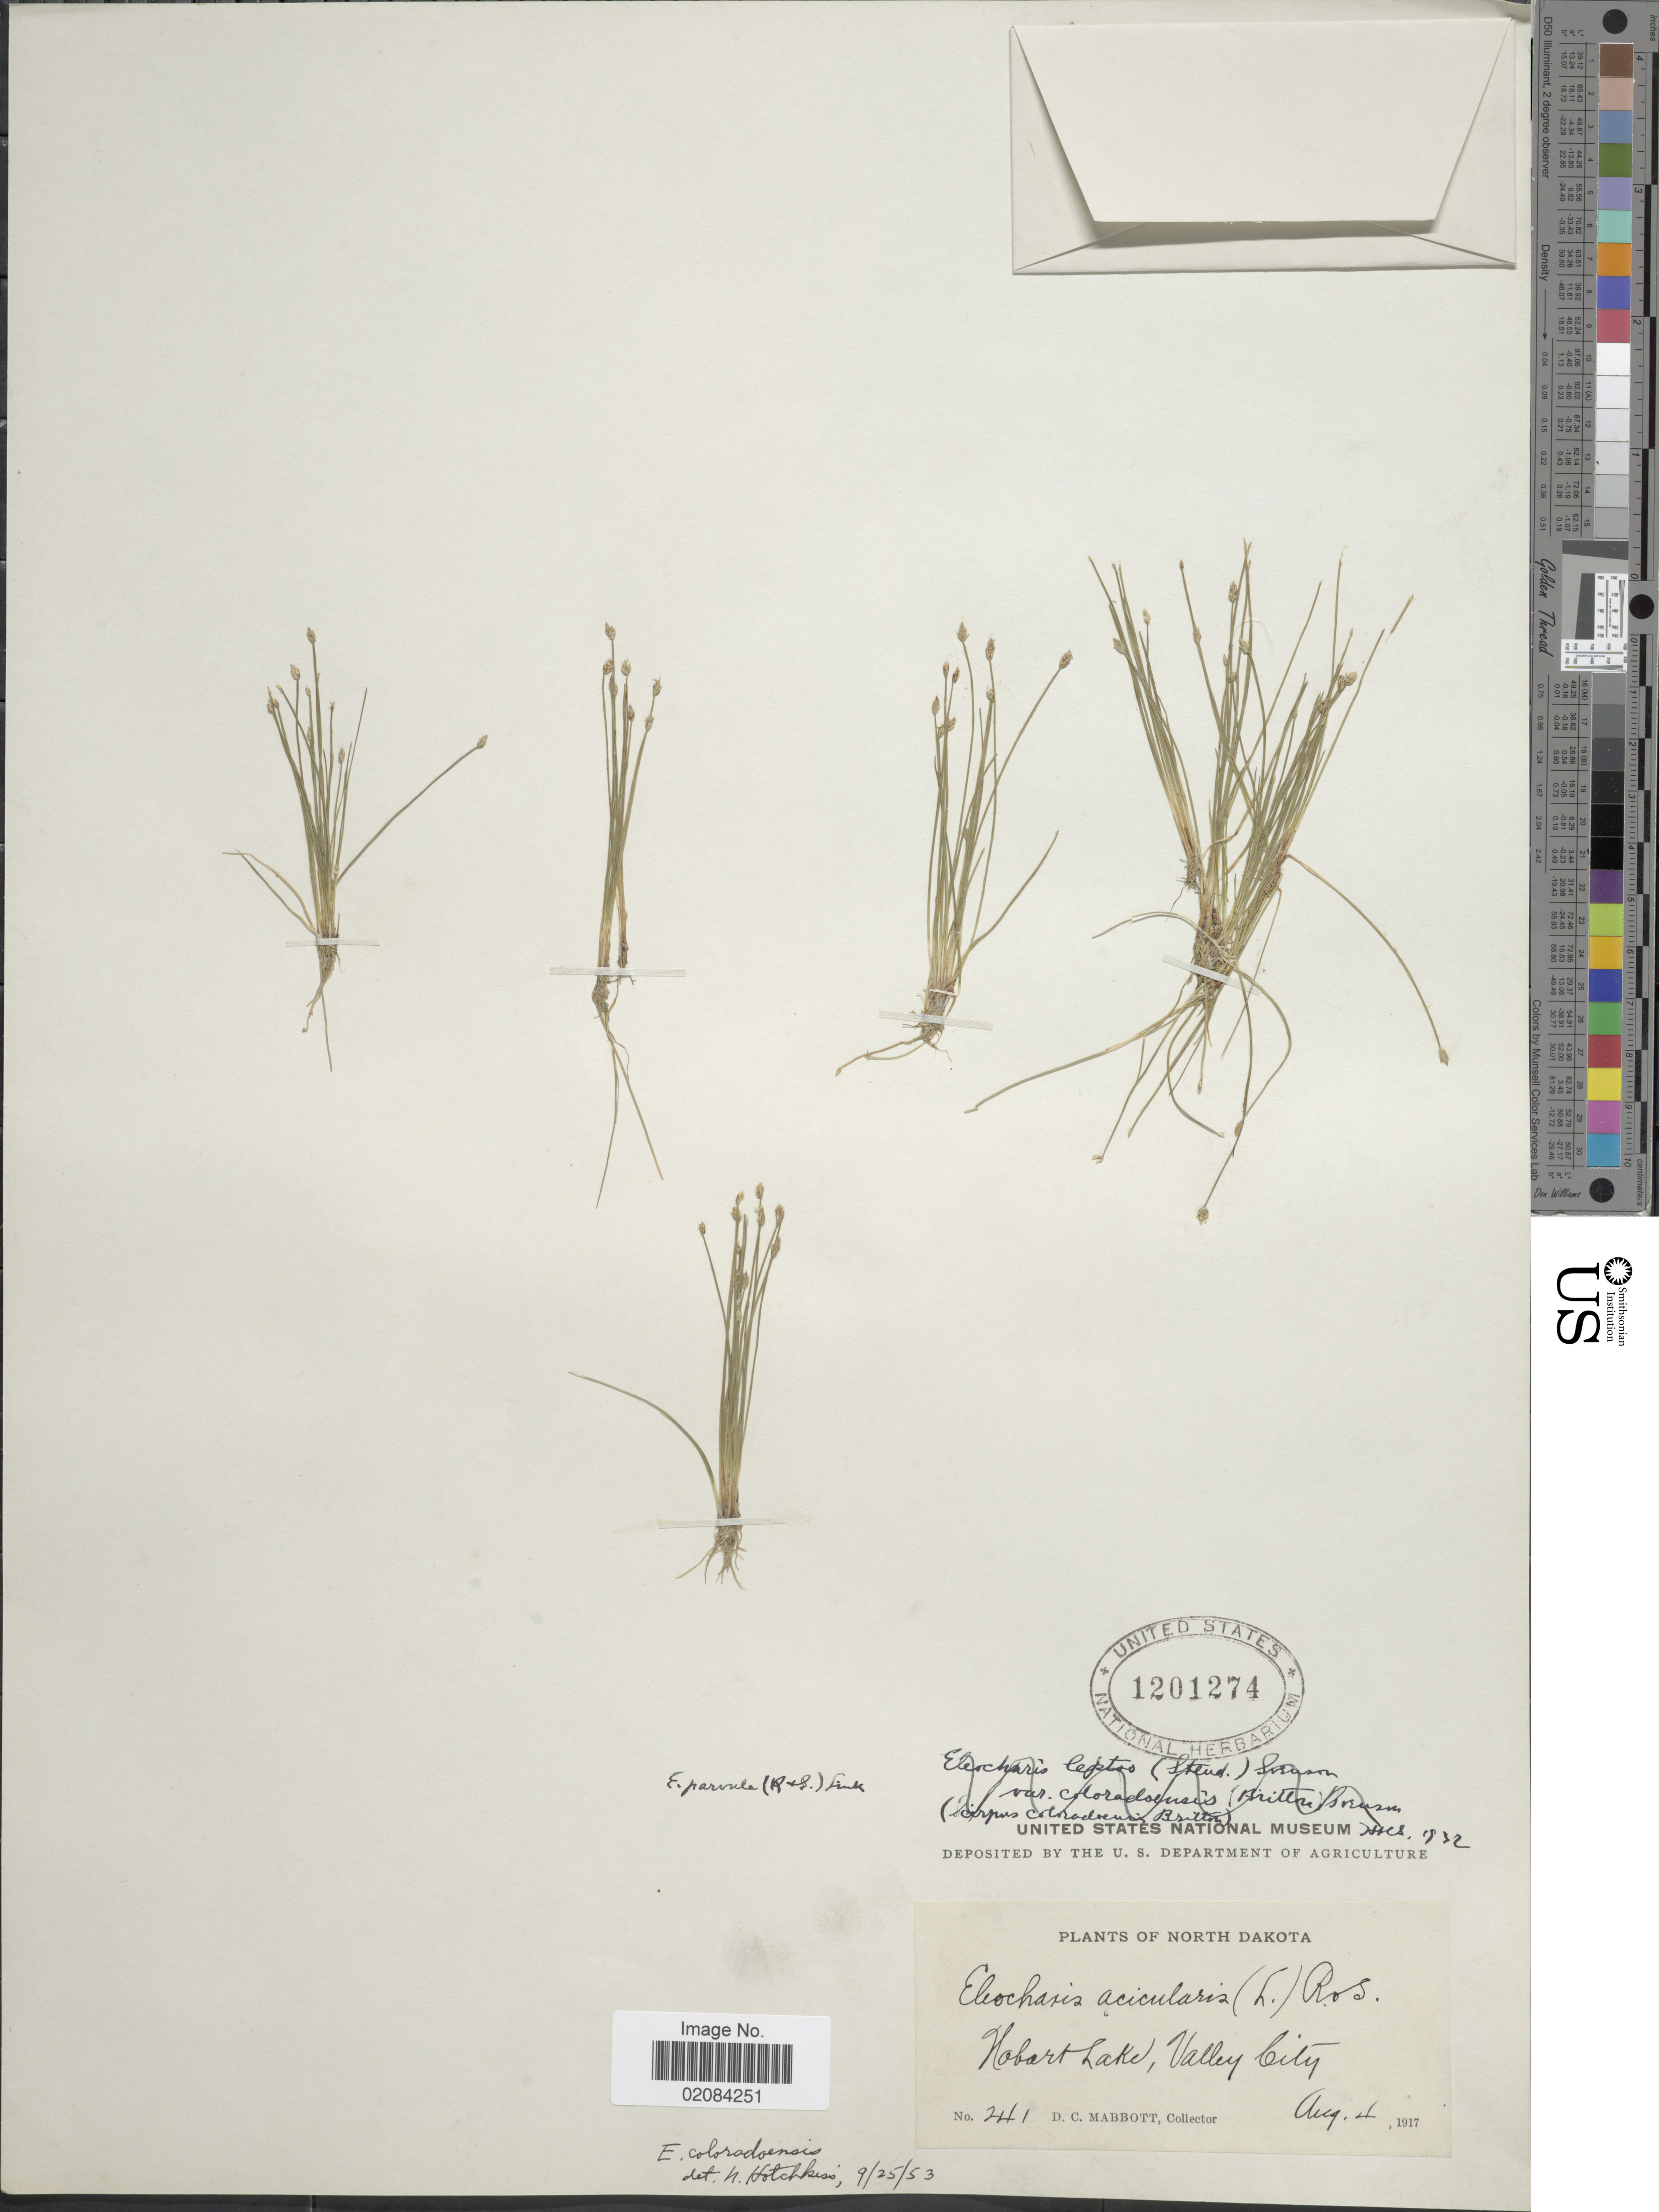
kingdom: Plantae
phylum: Tracheophyta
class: Liliopsida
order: Poales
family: Cyperaceae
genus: Eleocharis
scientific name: Eleocharis coloradoensis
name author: (Britton) Gilly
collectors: D. Mabbott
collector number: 241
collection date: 1917-08-04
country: United States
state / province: North Dakota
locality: North Dakota, Hobart Lake, Valley City.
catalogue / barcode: US 1201274